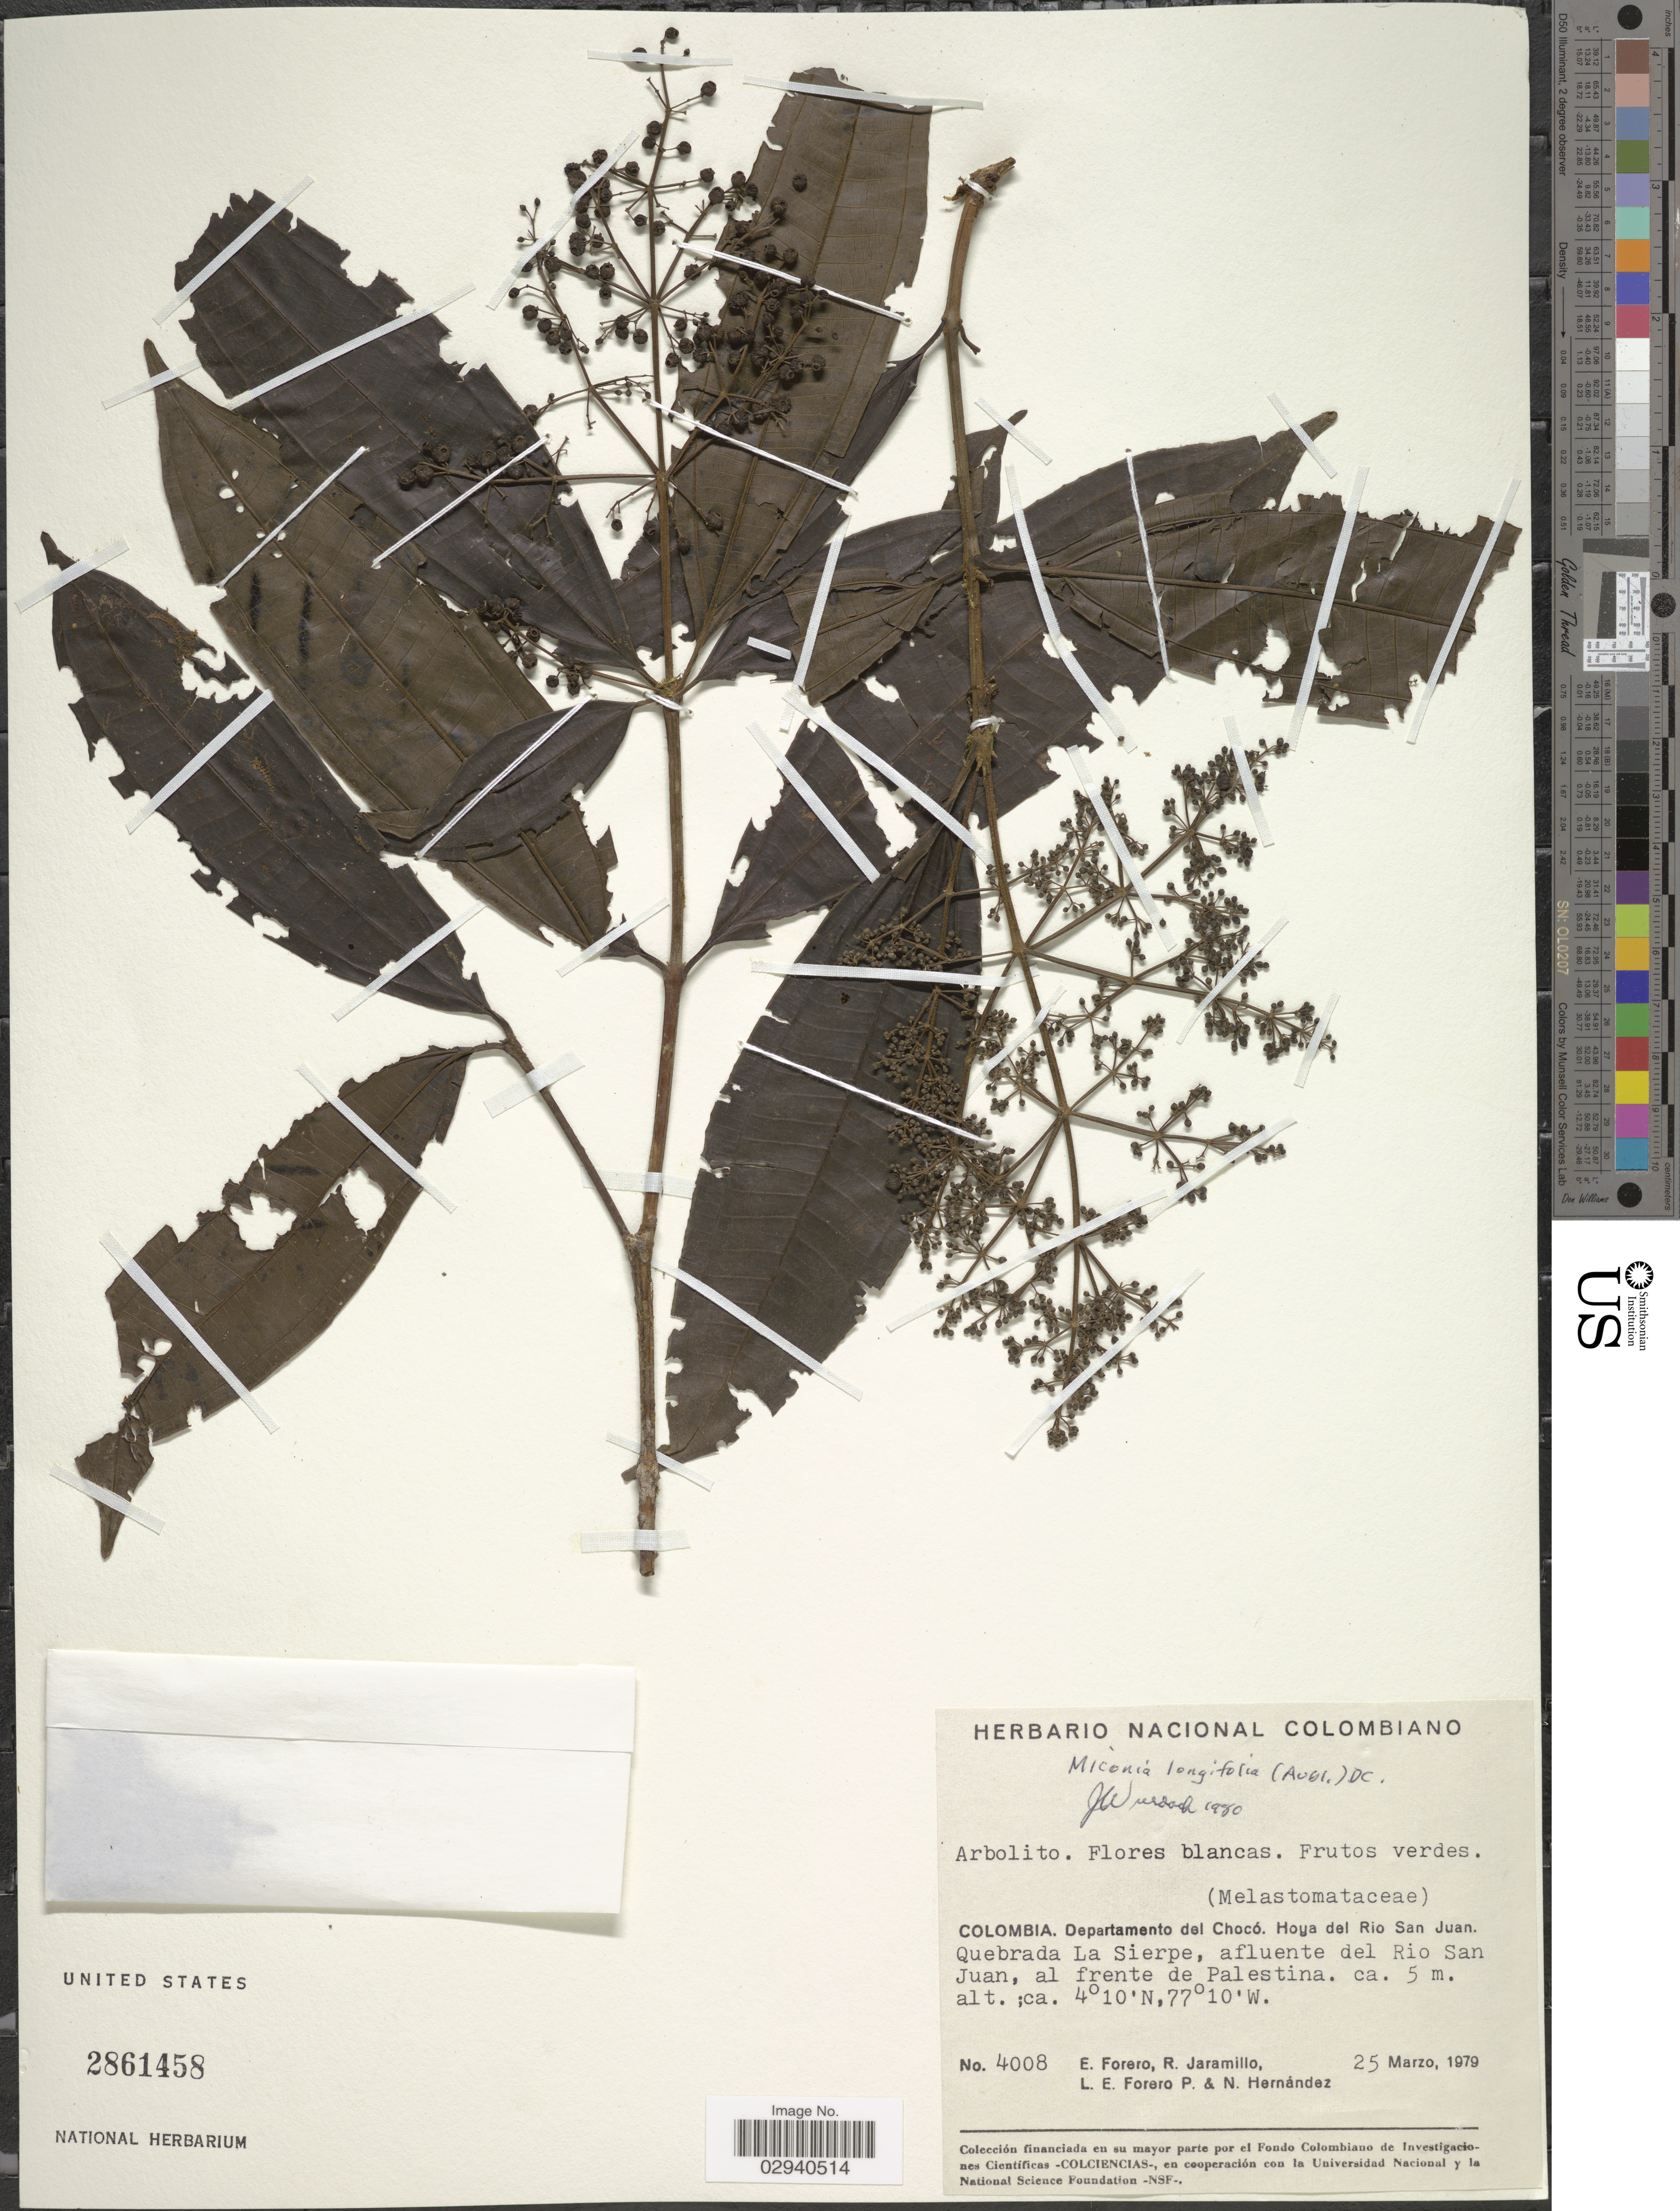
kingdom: Plantae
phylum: Tracheophyta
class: Magnoliopsida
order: Myrtales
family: Melastomataceae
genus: Miconia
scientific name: Miconia longifolia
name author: (Aubl.) DC.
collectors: E. Forero, R. Jaramillo, L. E. Forero & N. Hernandez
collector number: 4008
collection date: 1979-03-25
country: Colombia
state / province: Chocó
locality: Departamento del Chocó. Hoya del Rio San Juan. Quebrada La Sierpa, afluente del Rio San Juan, al frente de Palestina.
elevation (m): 5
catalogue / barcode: US 2861458